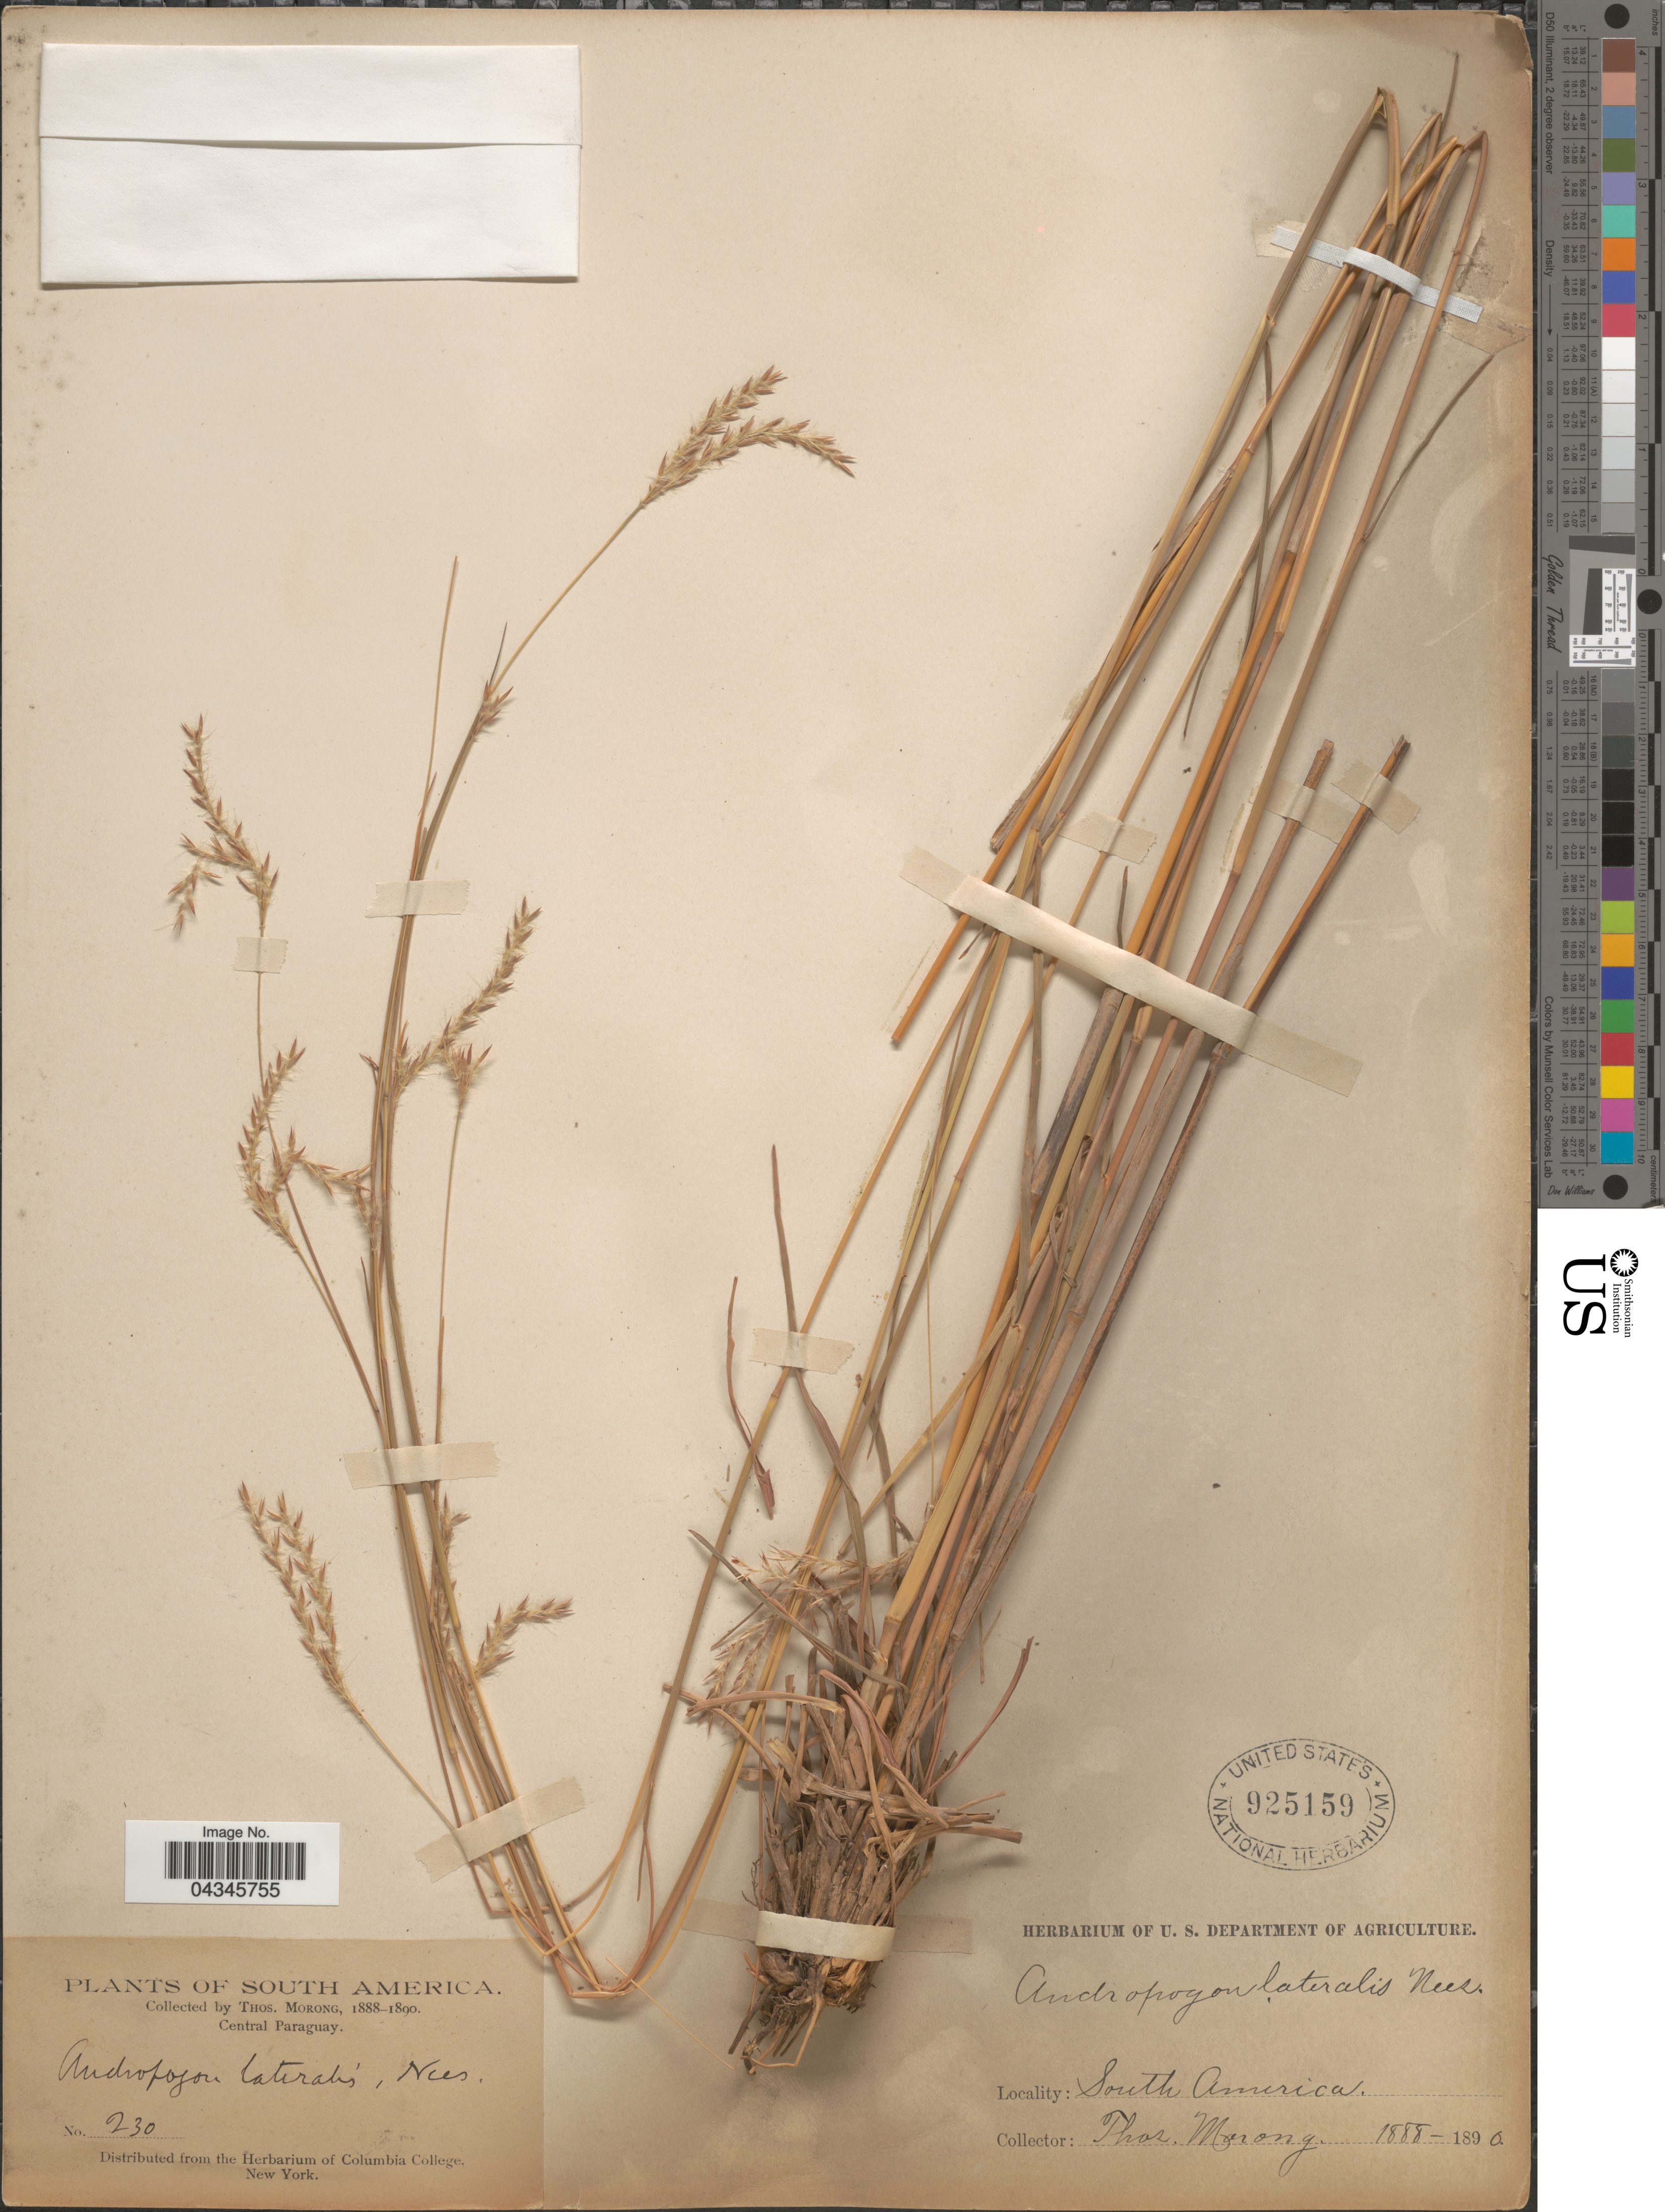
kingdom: Plantae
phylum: Tracheophyta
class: Liliopsida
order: Poales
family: Poaceae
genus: Andropogon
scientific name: Andropogon lateralis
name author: Nees in Mart.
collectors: ex herb. T. Morong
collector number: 230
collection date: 1888/1890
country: Paraguay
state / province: Central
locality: Central Paraguay.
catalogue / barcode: US 925159